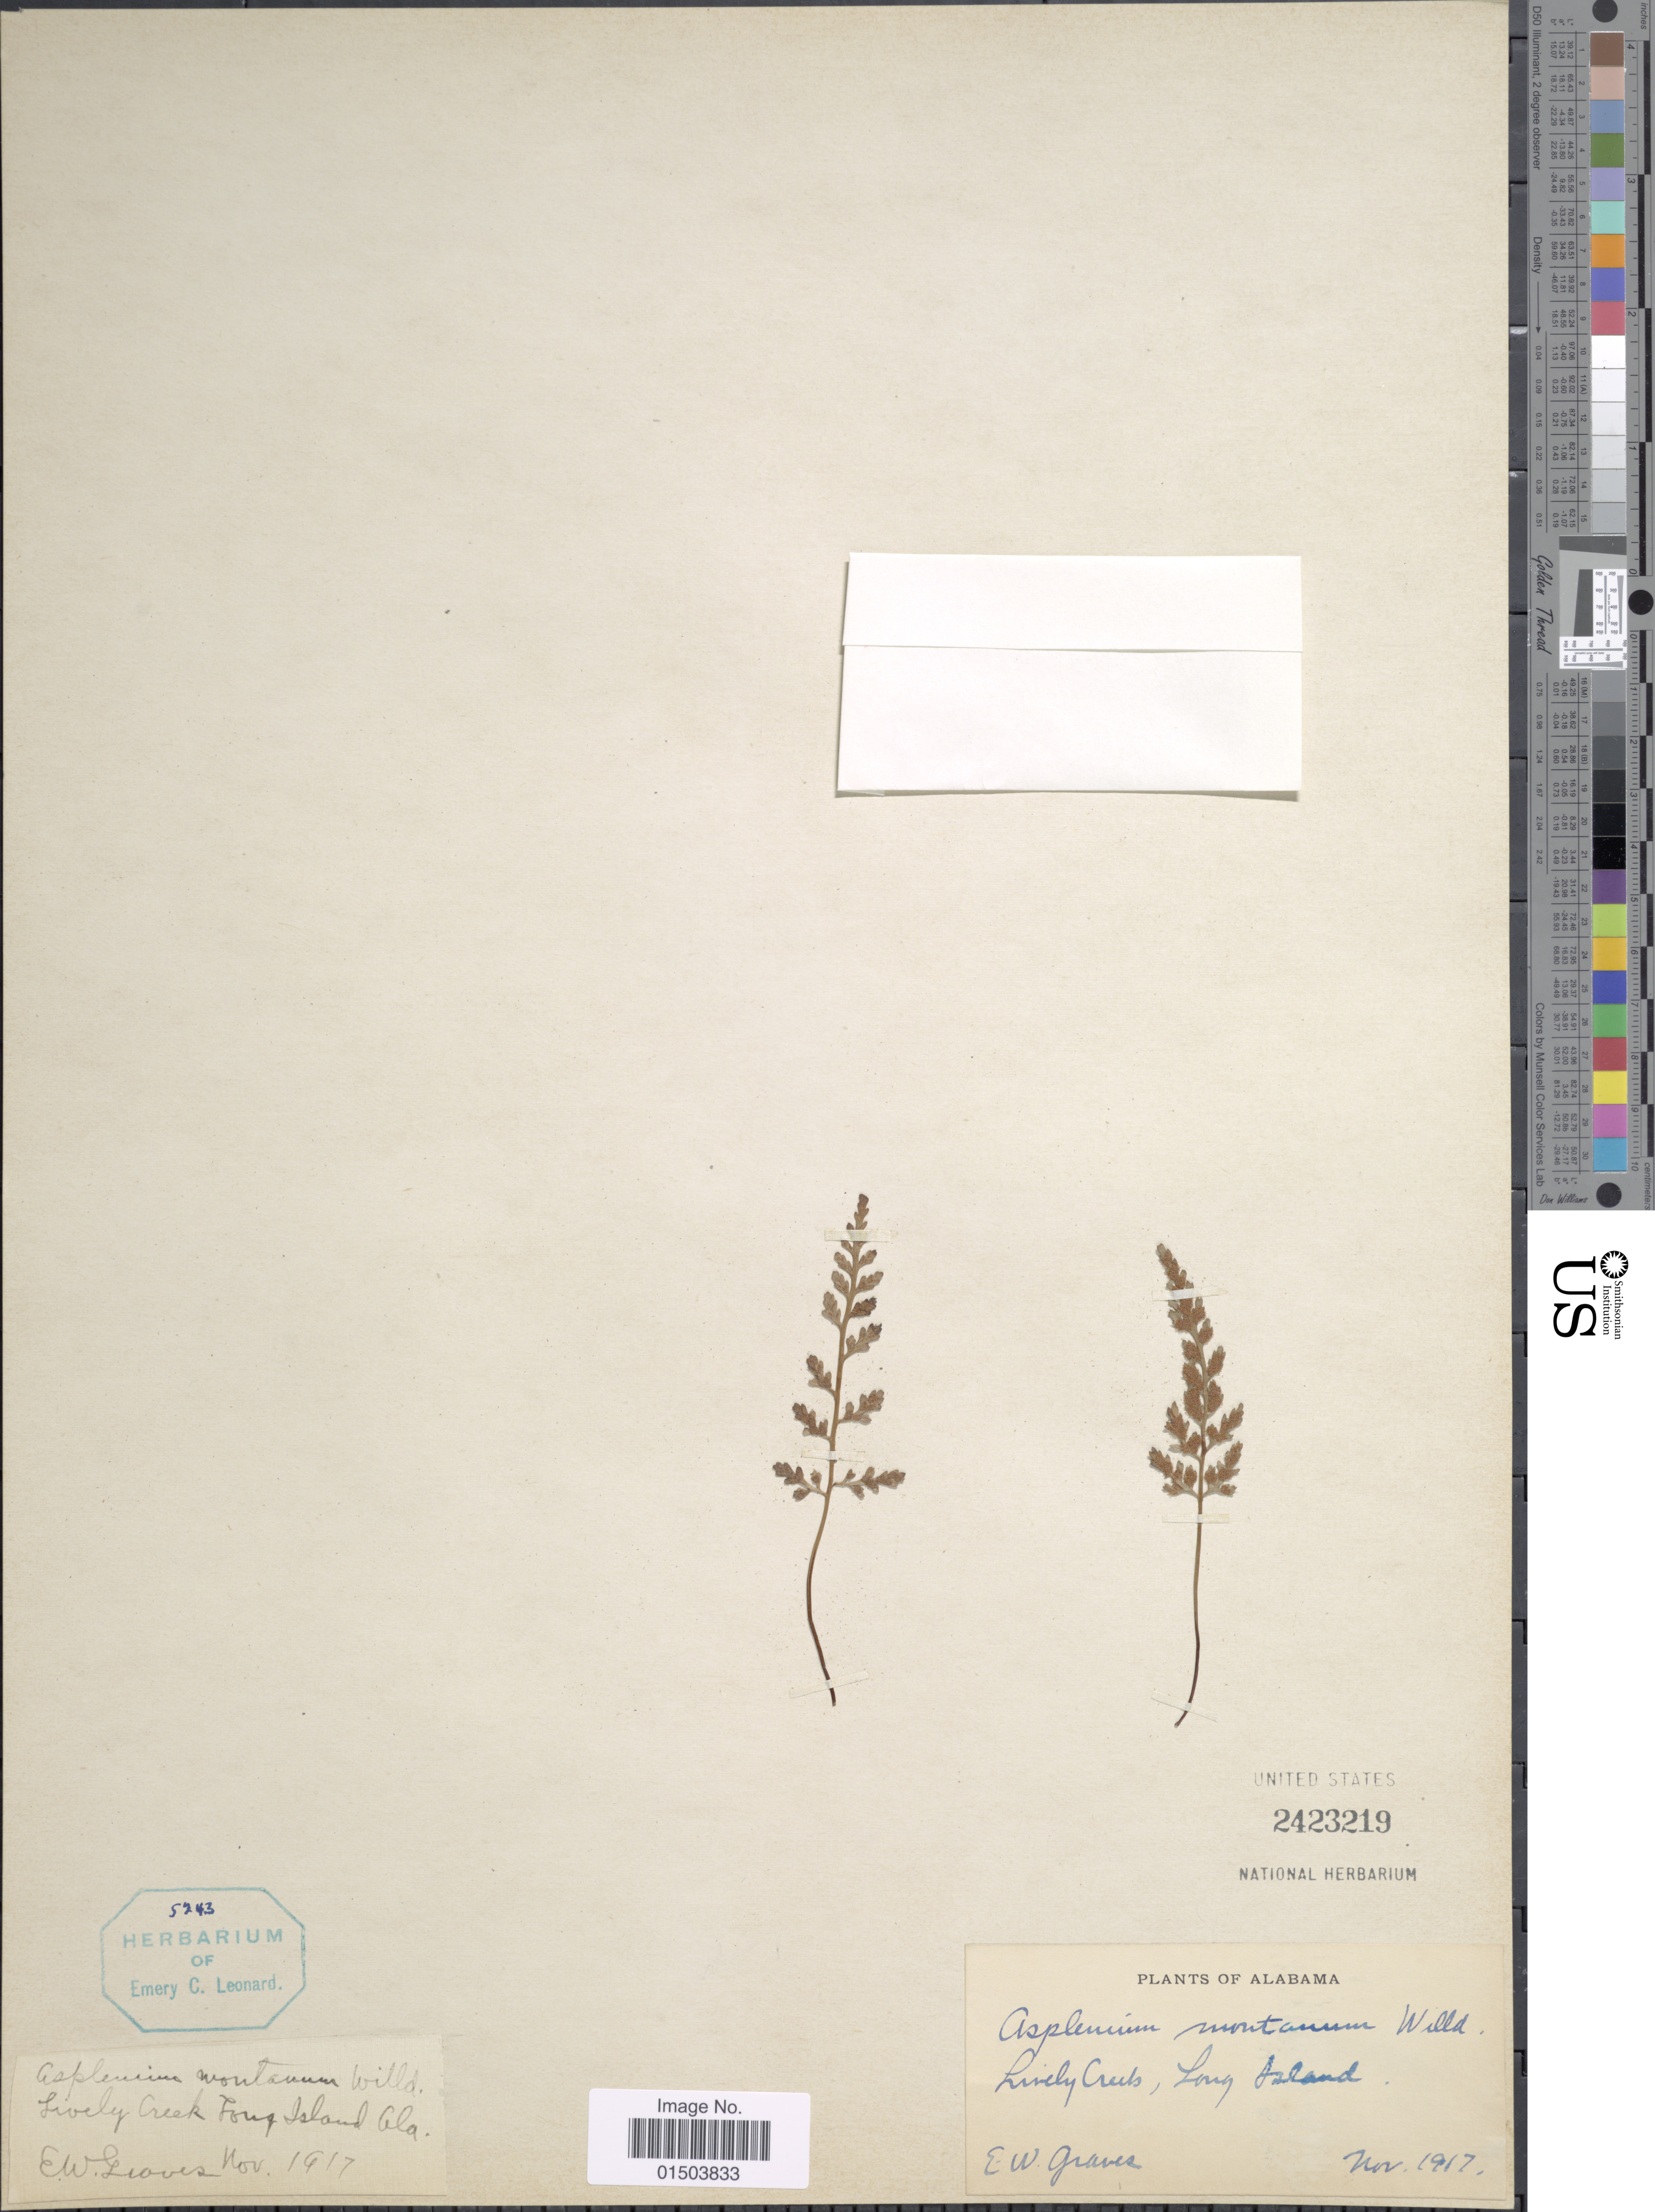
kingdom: Plantae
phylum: Tracheophyta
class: Polypodiopsida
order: Polypodiales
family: Aspleniaceae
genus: Asplenium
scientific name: Asplenium montanum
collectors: E. Graves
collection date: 1917-11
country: United States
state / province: Alabama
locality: Lively Creek, Long Island.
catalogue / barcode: US 2423219